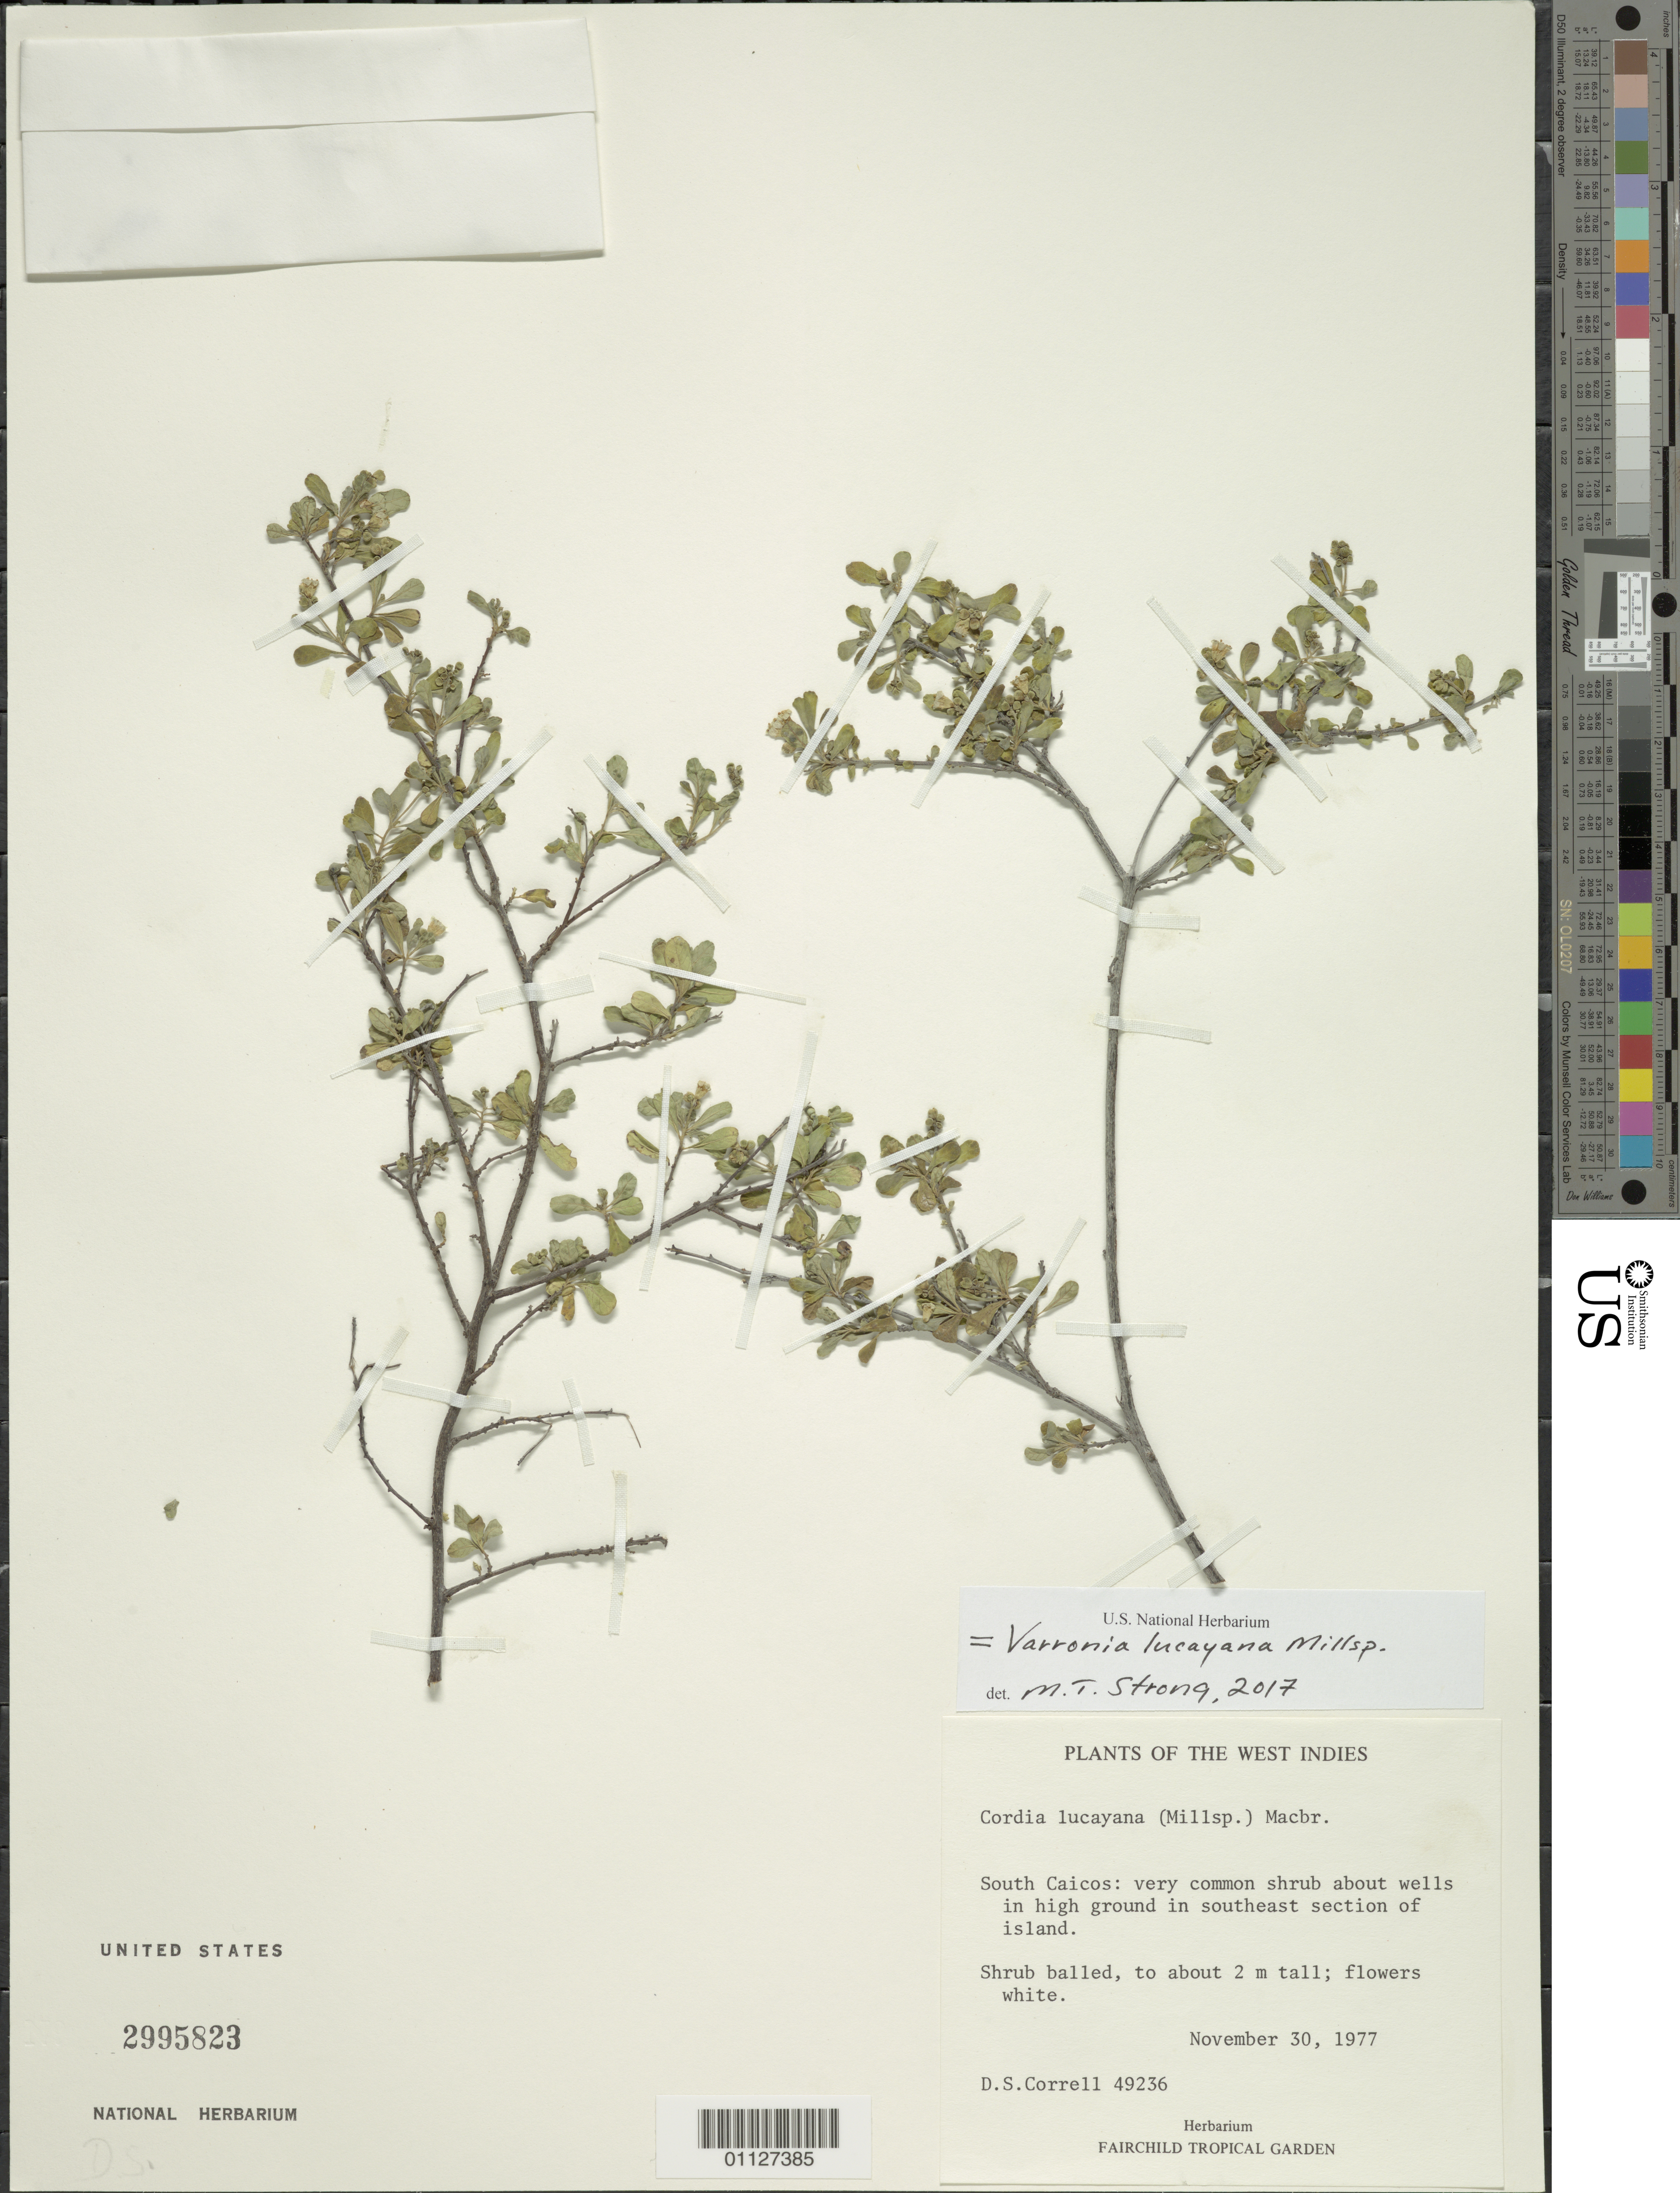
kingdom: Plantae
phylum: Tracheophyta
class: Magnoliopsida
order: Boraginales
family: Cordiaceae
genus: Varronia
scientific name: Varronia lucayana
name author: Millsp.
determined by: Strong, Mark T., (BOT), Smithsonian Institution - National Museum of Natural History (UNITED STATES)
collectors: D. S. Correll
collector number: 49236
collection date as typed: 30 Nov 1977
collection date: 1977-11-30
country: Turks and Caicos Islands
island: South Caicos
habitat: very common shrub about wells in high ground in SE section of island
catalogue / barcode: US 2995823